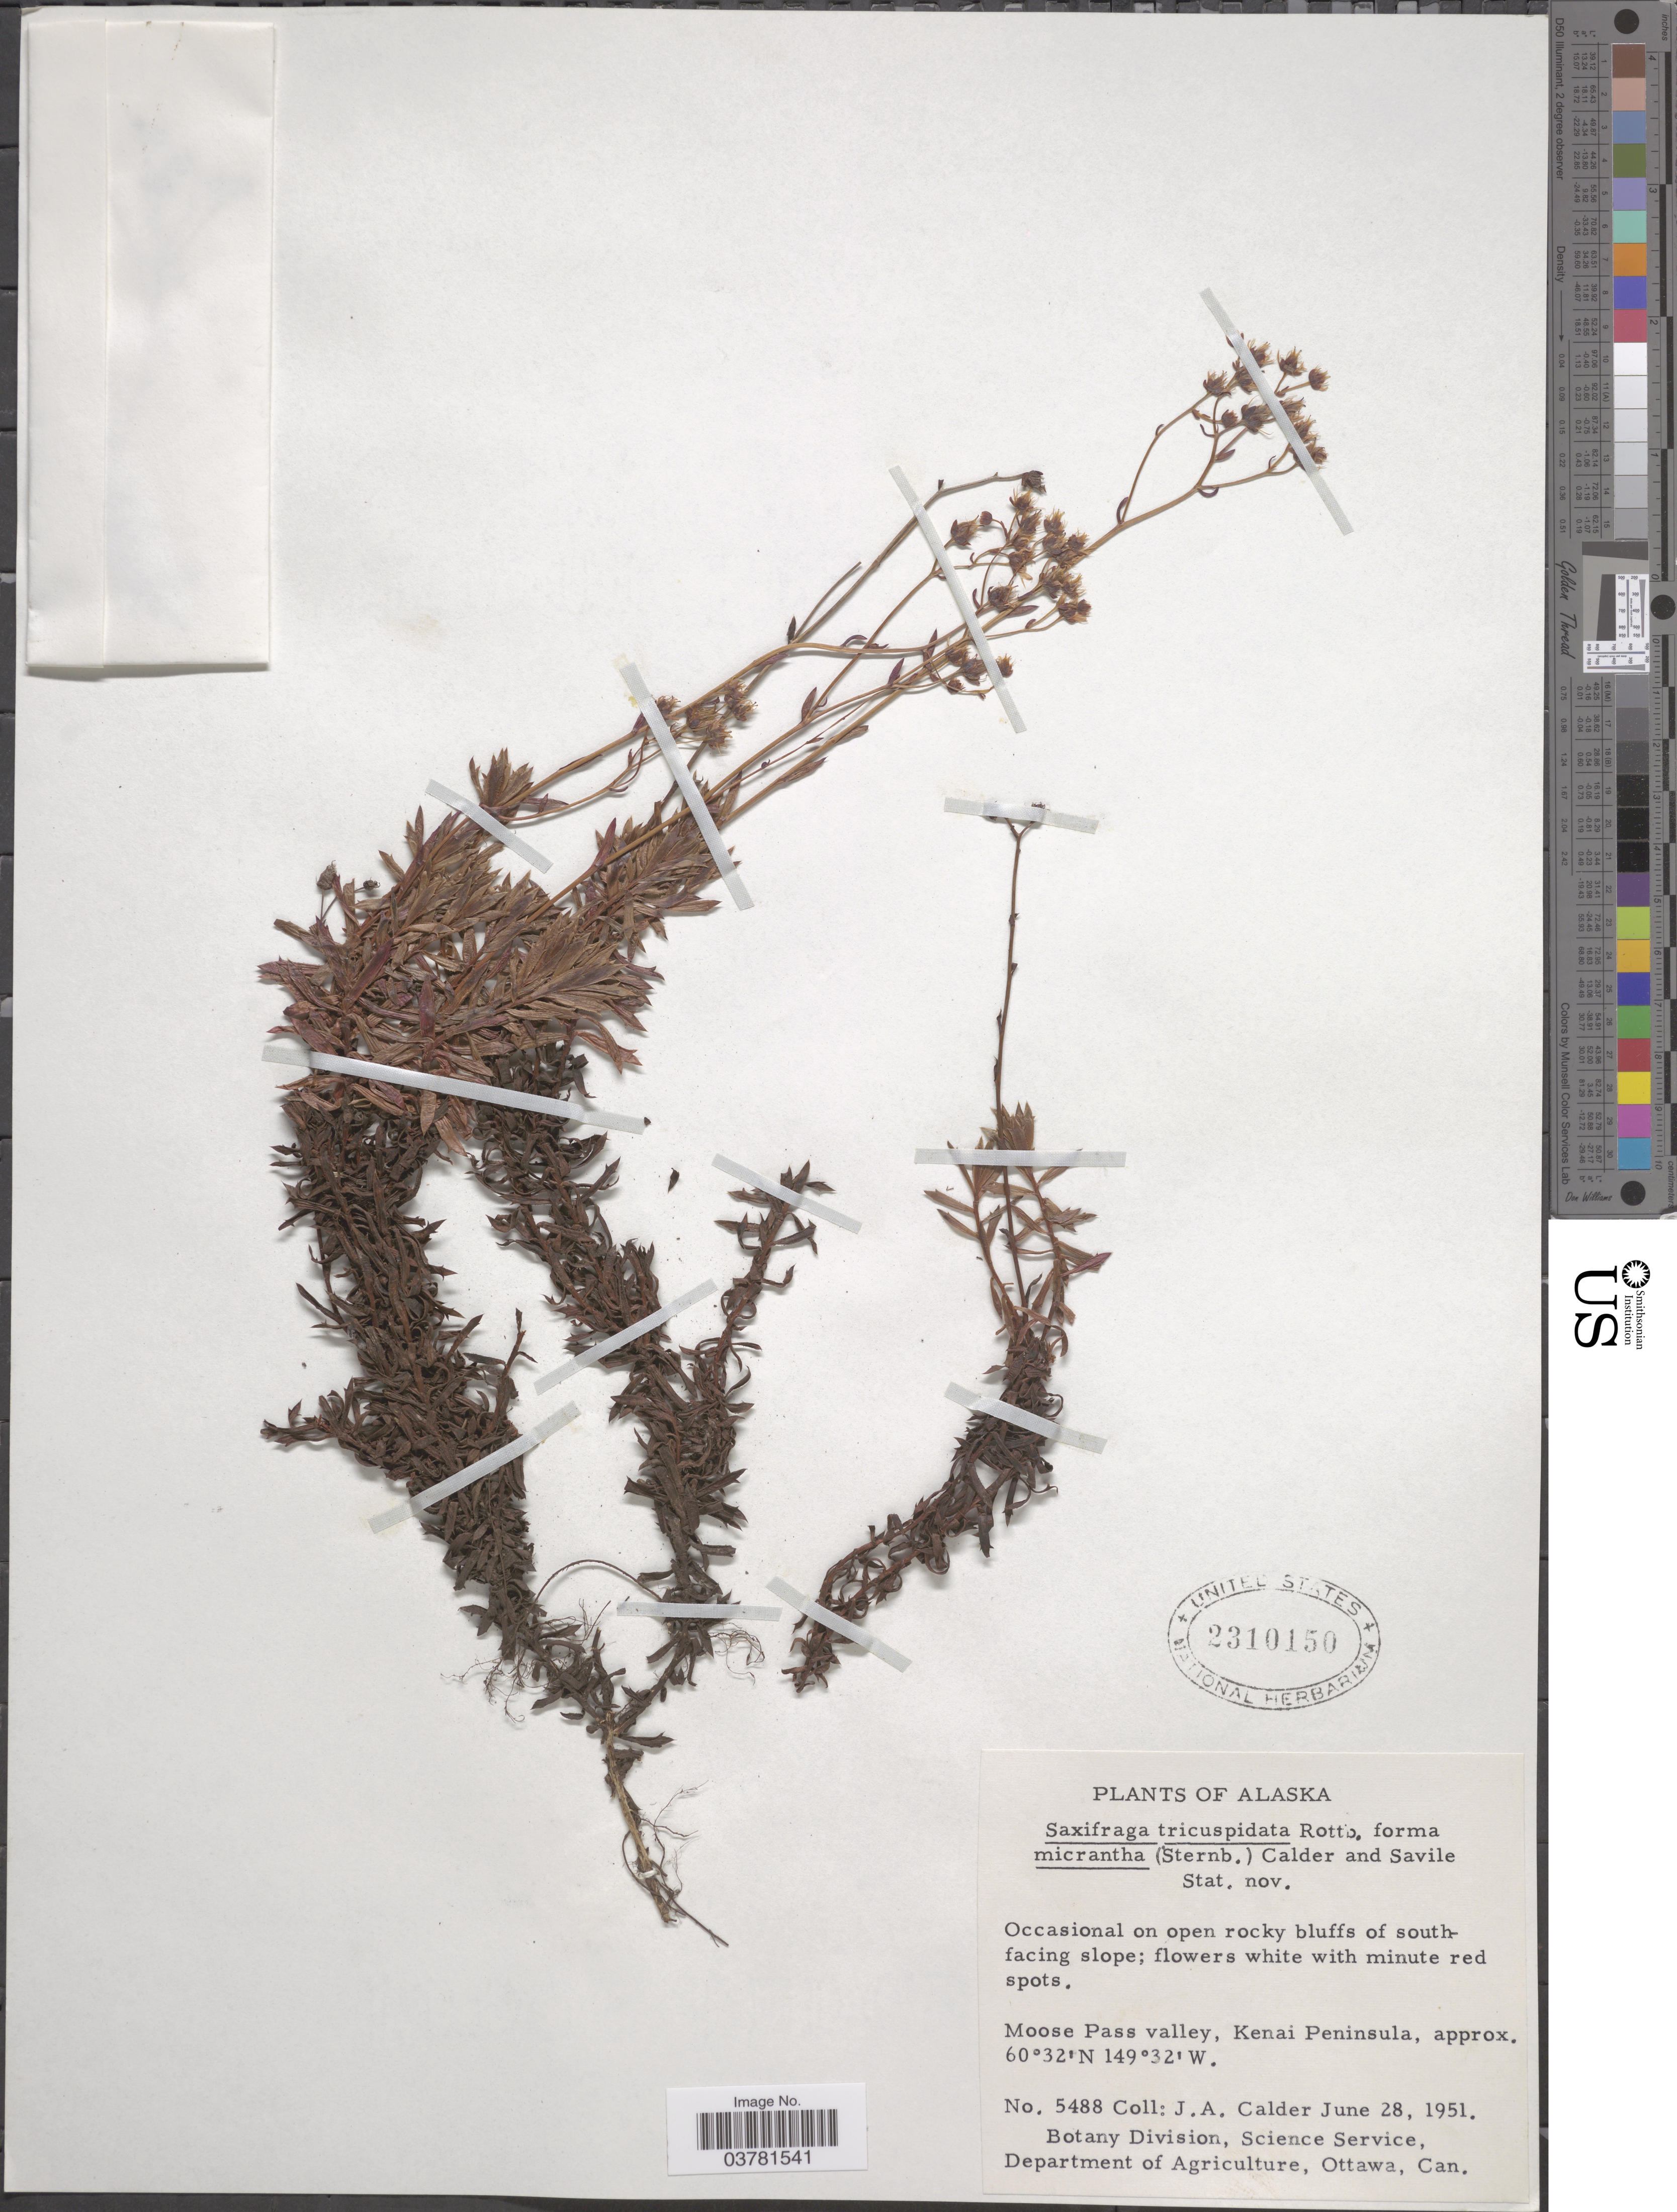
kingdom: Plantae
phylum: Tracheophyta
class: Magnoliopsida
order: Saxifragales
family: Saxifragaceae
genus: Saxifraga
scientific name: Saxifraga tricuspidata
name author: Rottb.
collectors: J. A. Calder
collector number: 5488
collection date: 1951-06-28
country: United States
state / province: Alaska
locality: Occasional on open rocky bluffs of southfacing slope. Moose Pass valley, Kenai Peninsula.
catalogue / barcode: US 2310150